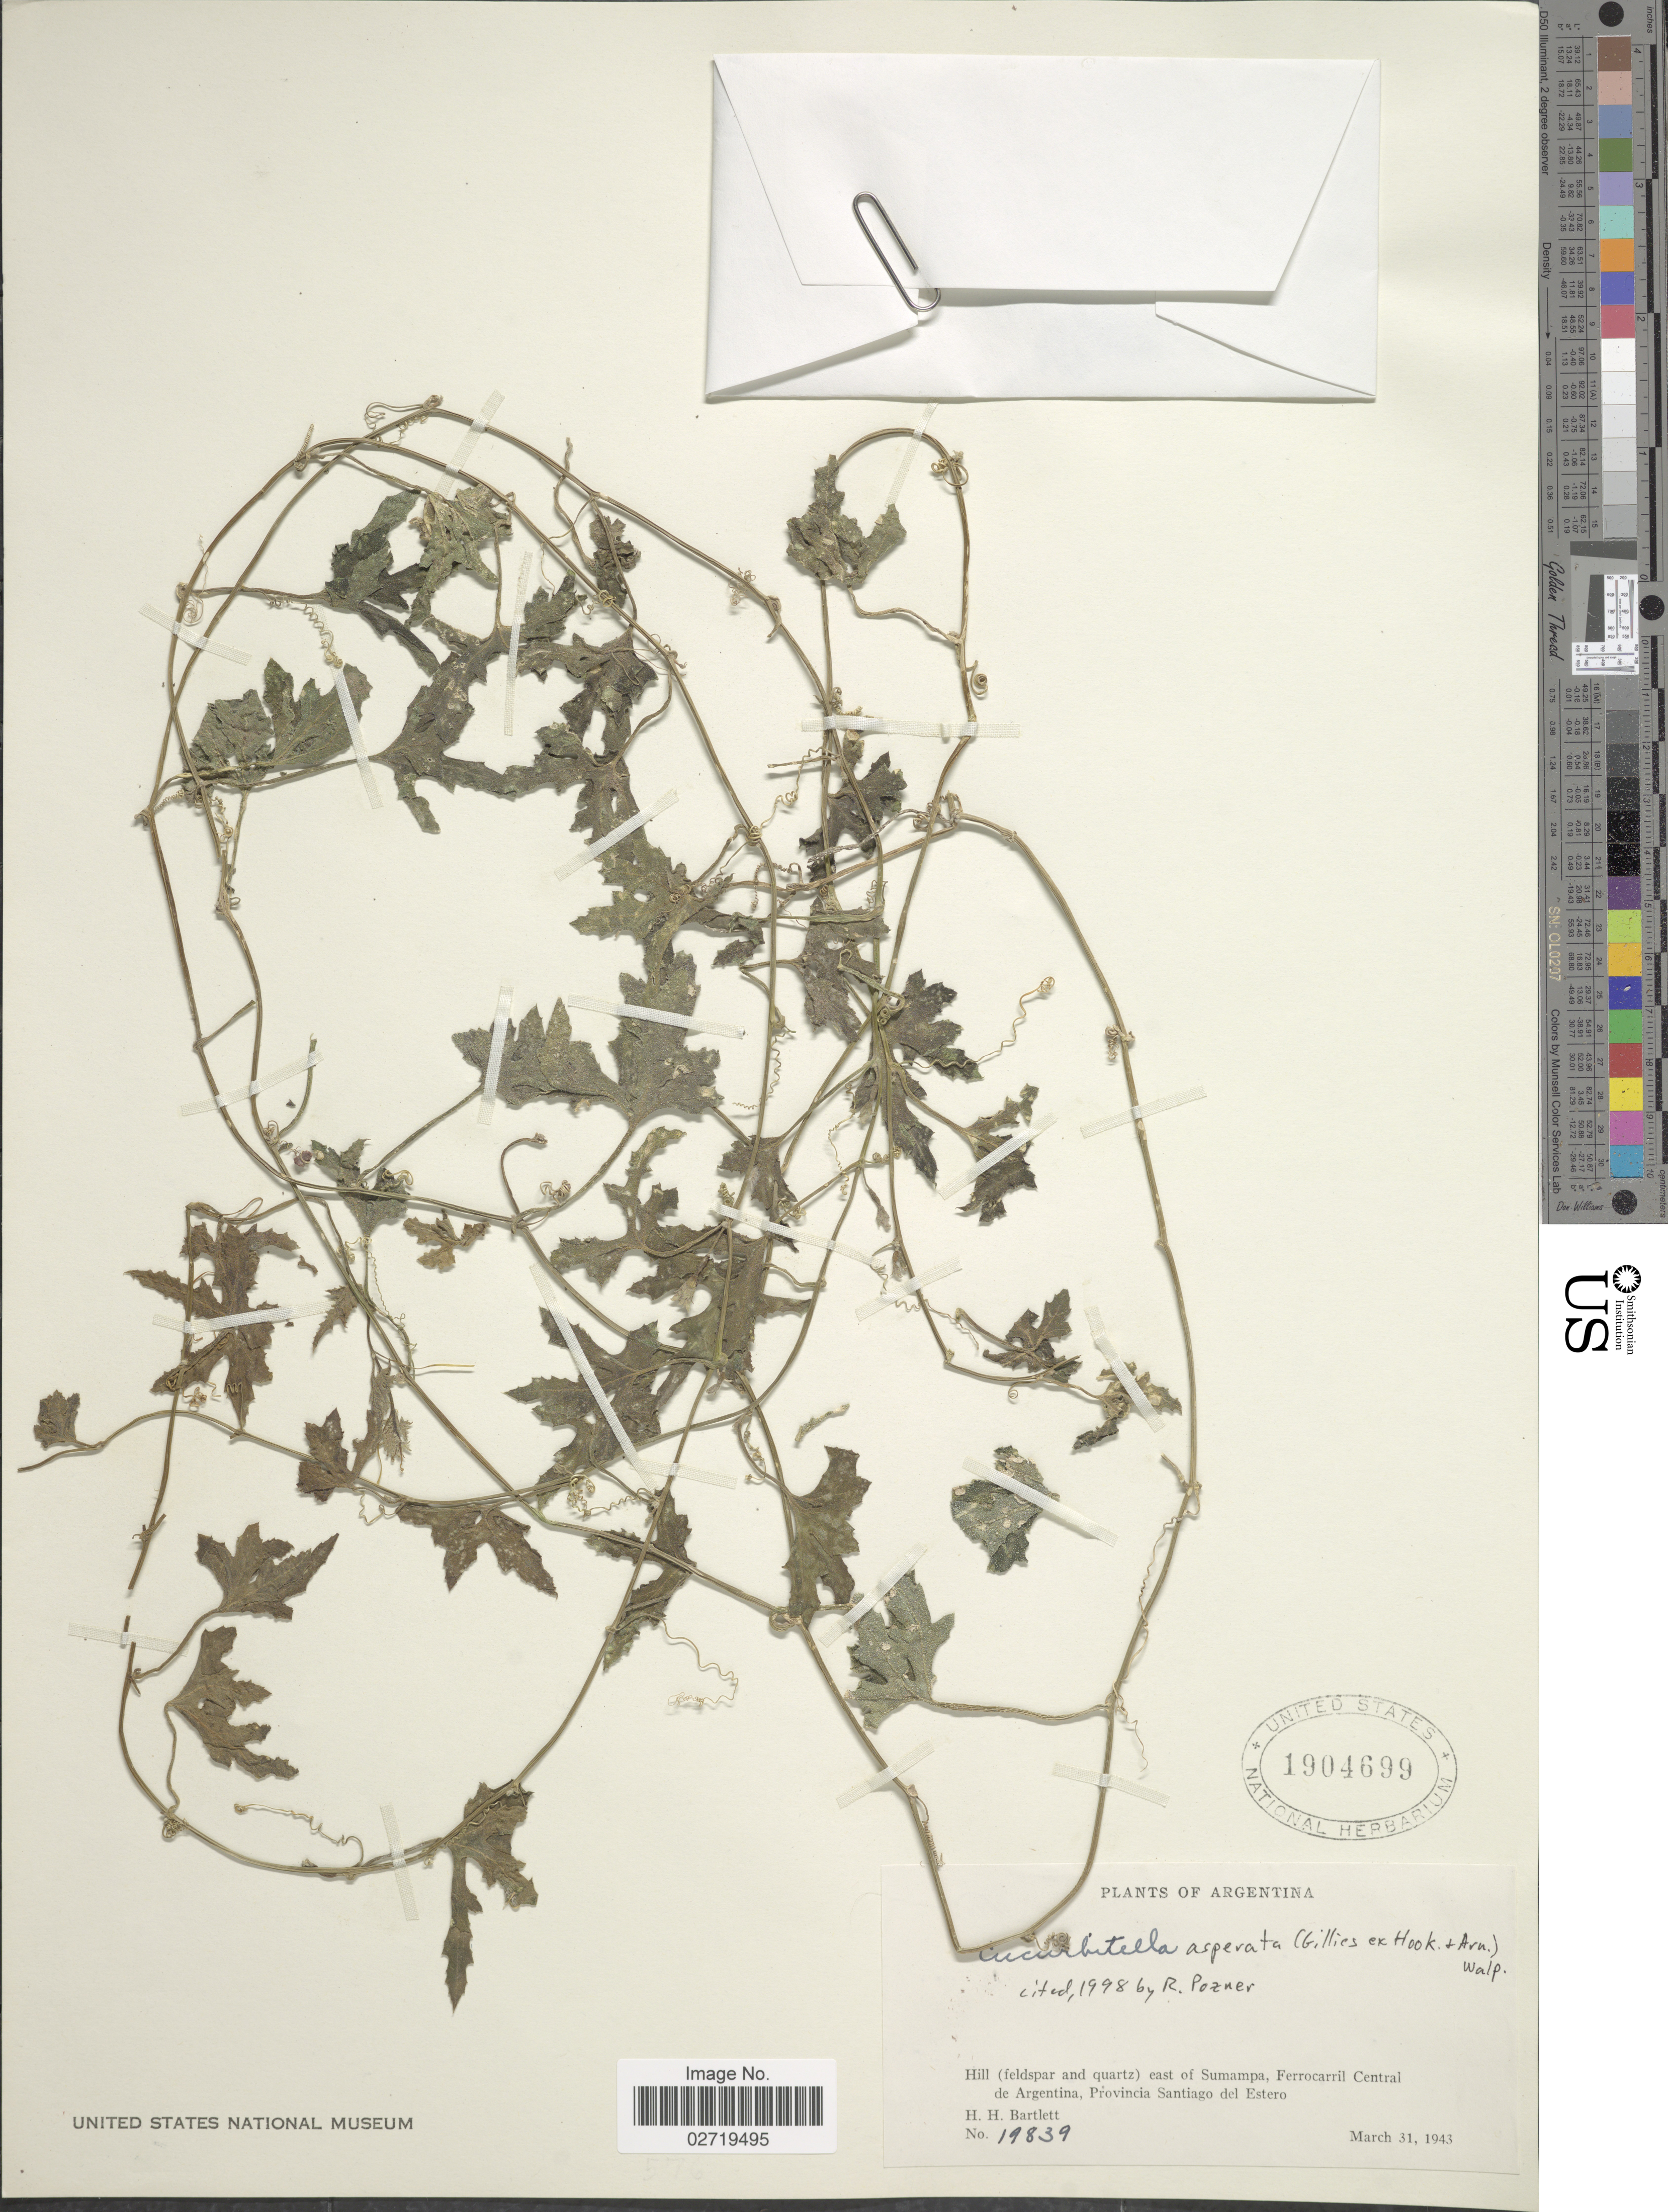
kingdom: Plantae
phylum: Tracheophyta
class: Magnoliopsida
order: Cucurbitales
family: Cucurbitaceae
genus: Cucurbitella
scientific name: Cucurbitella asperata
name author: (Gillies ex Hook. & Arn.) Walp.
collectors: H. H. Bartlett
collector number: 19839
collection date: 1943-03-31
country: Argentina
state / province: Santiago del Estero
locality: Hill (feldspar and quartz) east of Sumampa, Ferrocarril Central de Argentina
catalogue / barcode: US 1904699